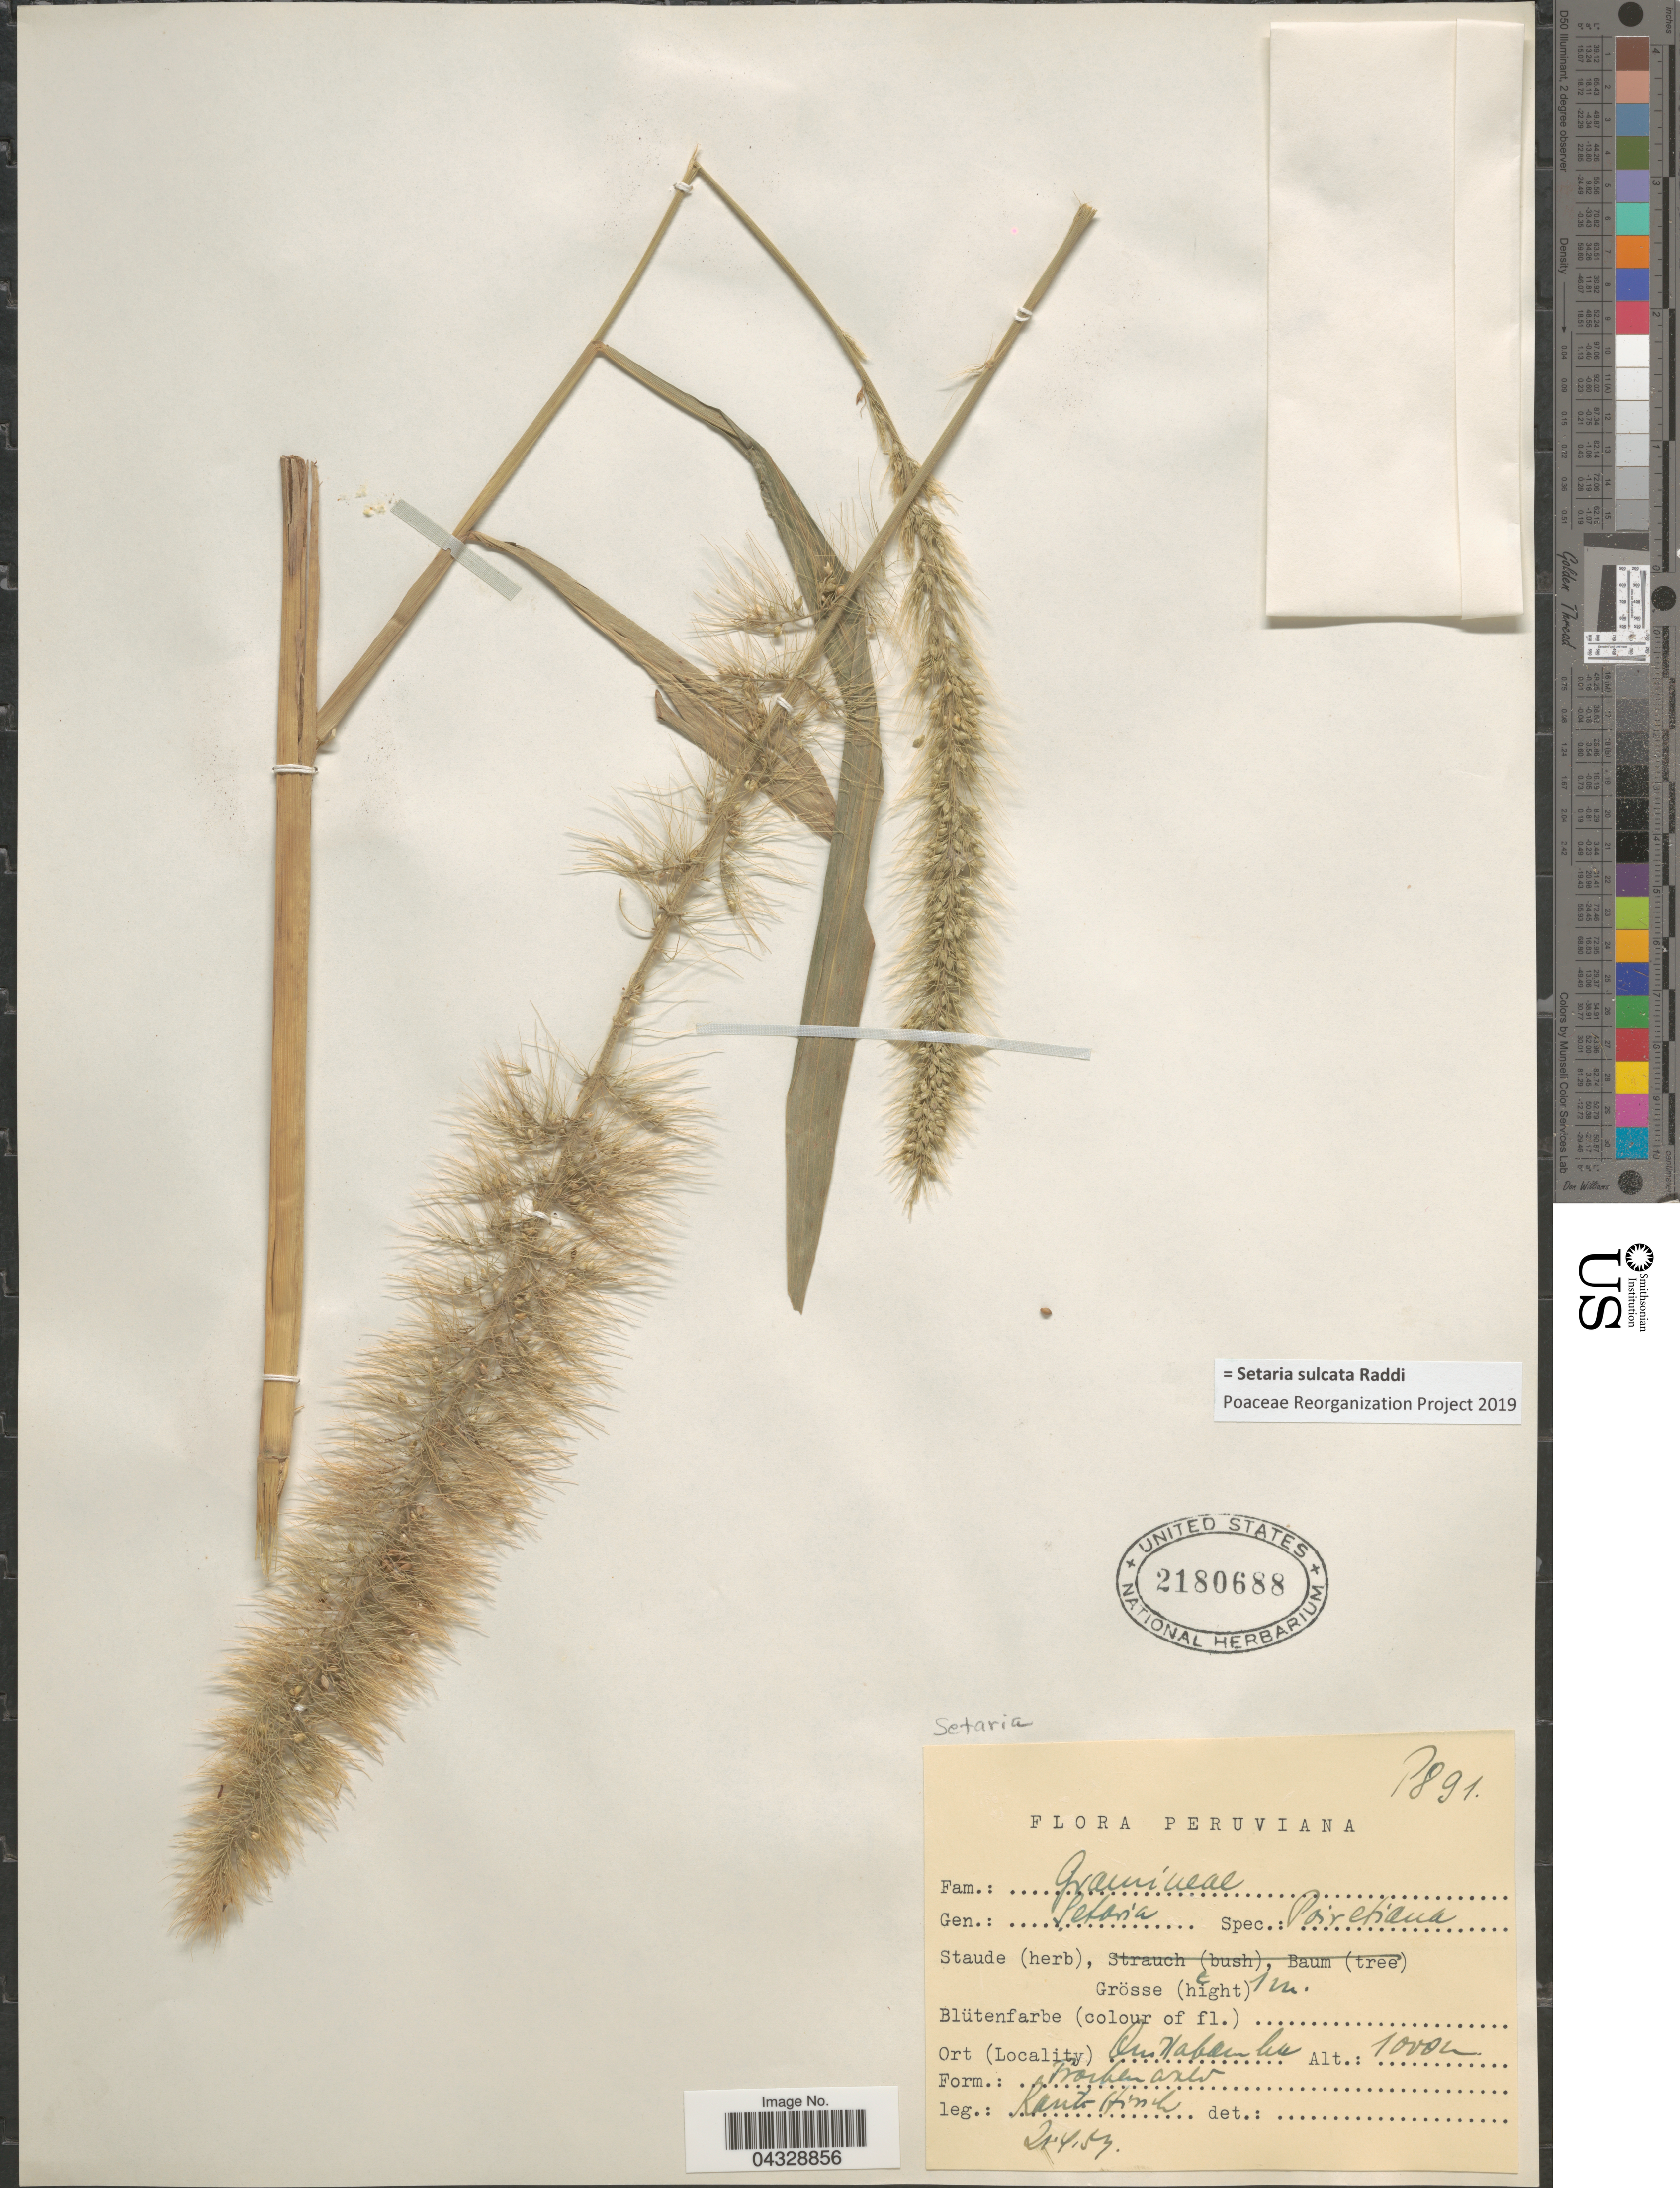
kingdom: Plantae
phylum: Tracheophyta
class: Liliopsida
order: Poales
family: Poaceae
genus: Setaria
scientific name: Setaria sulcata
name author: Raddi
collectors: Raupt-Hirsch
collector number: P891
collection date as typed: Transcribed d/m/y: 21/4/57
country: Peru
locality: Quillabamba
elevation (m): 1000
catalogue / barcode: US 2180688